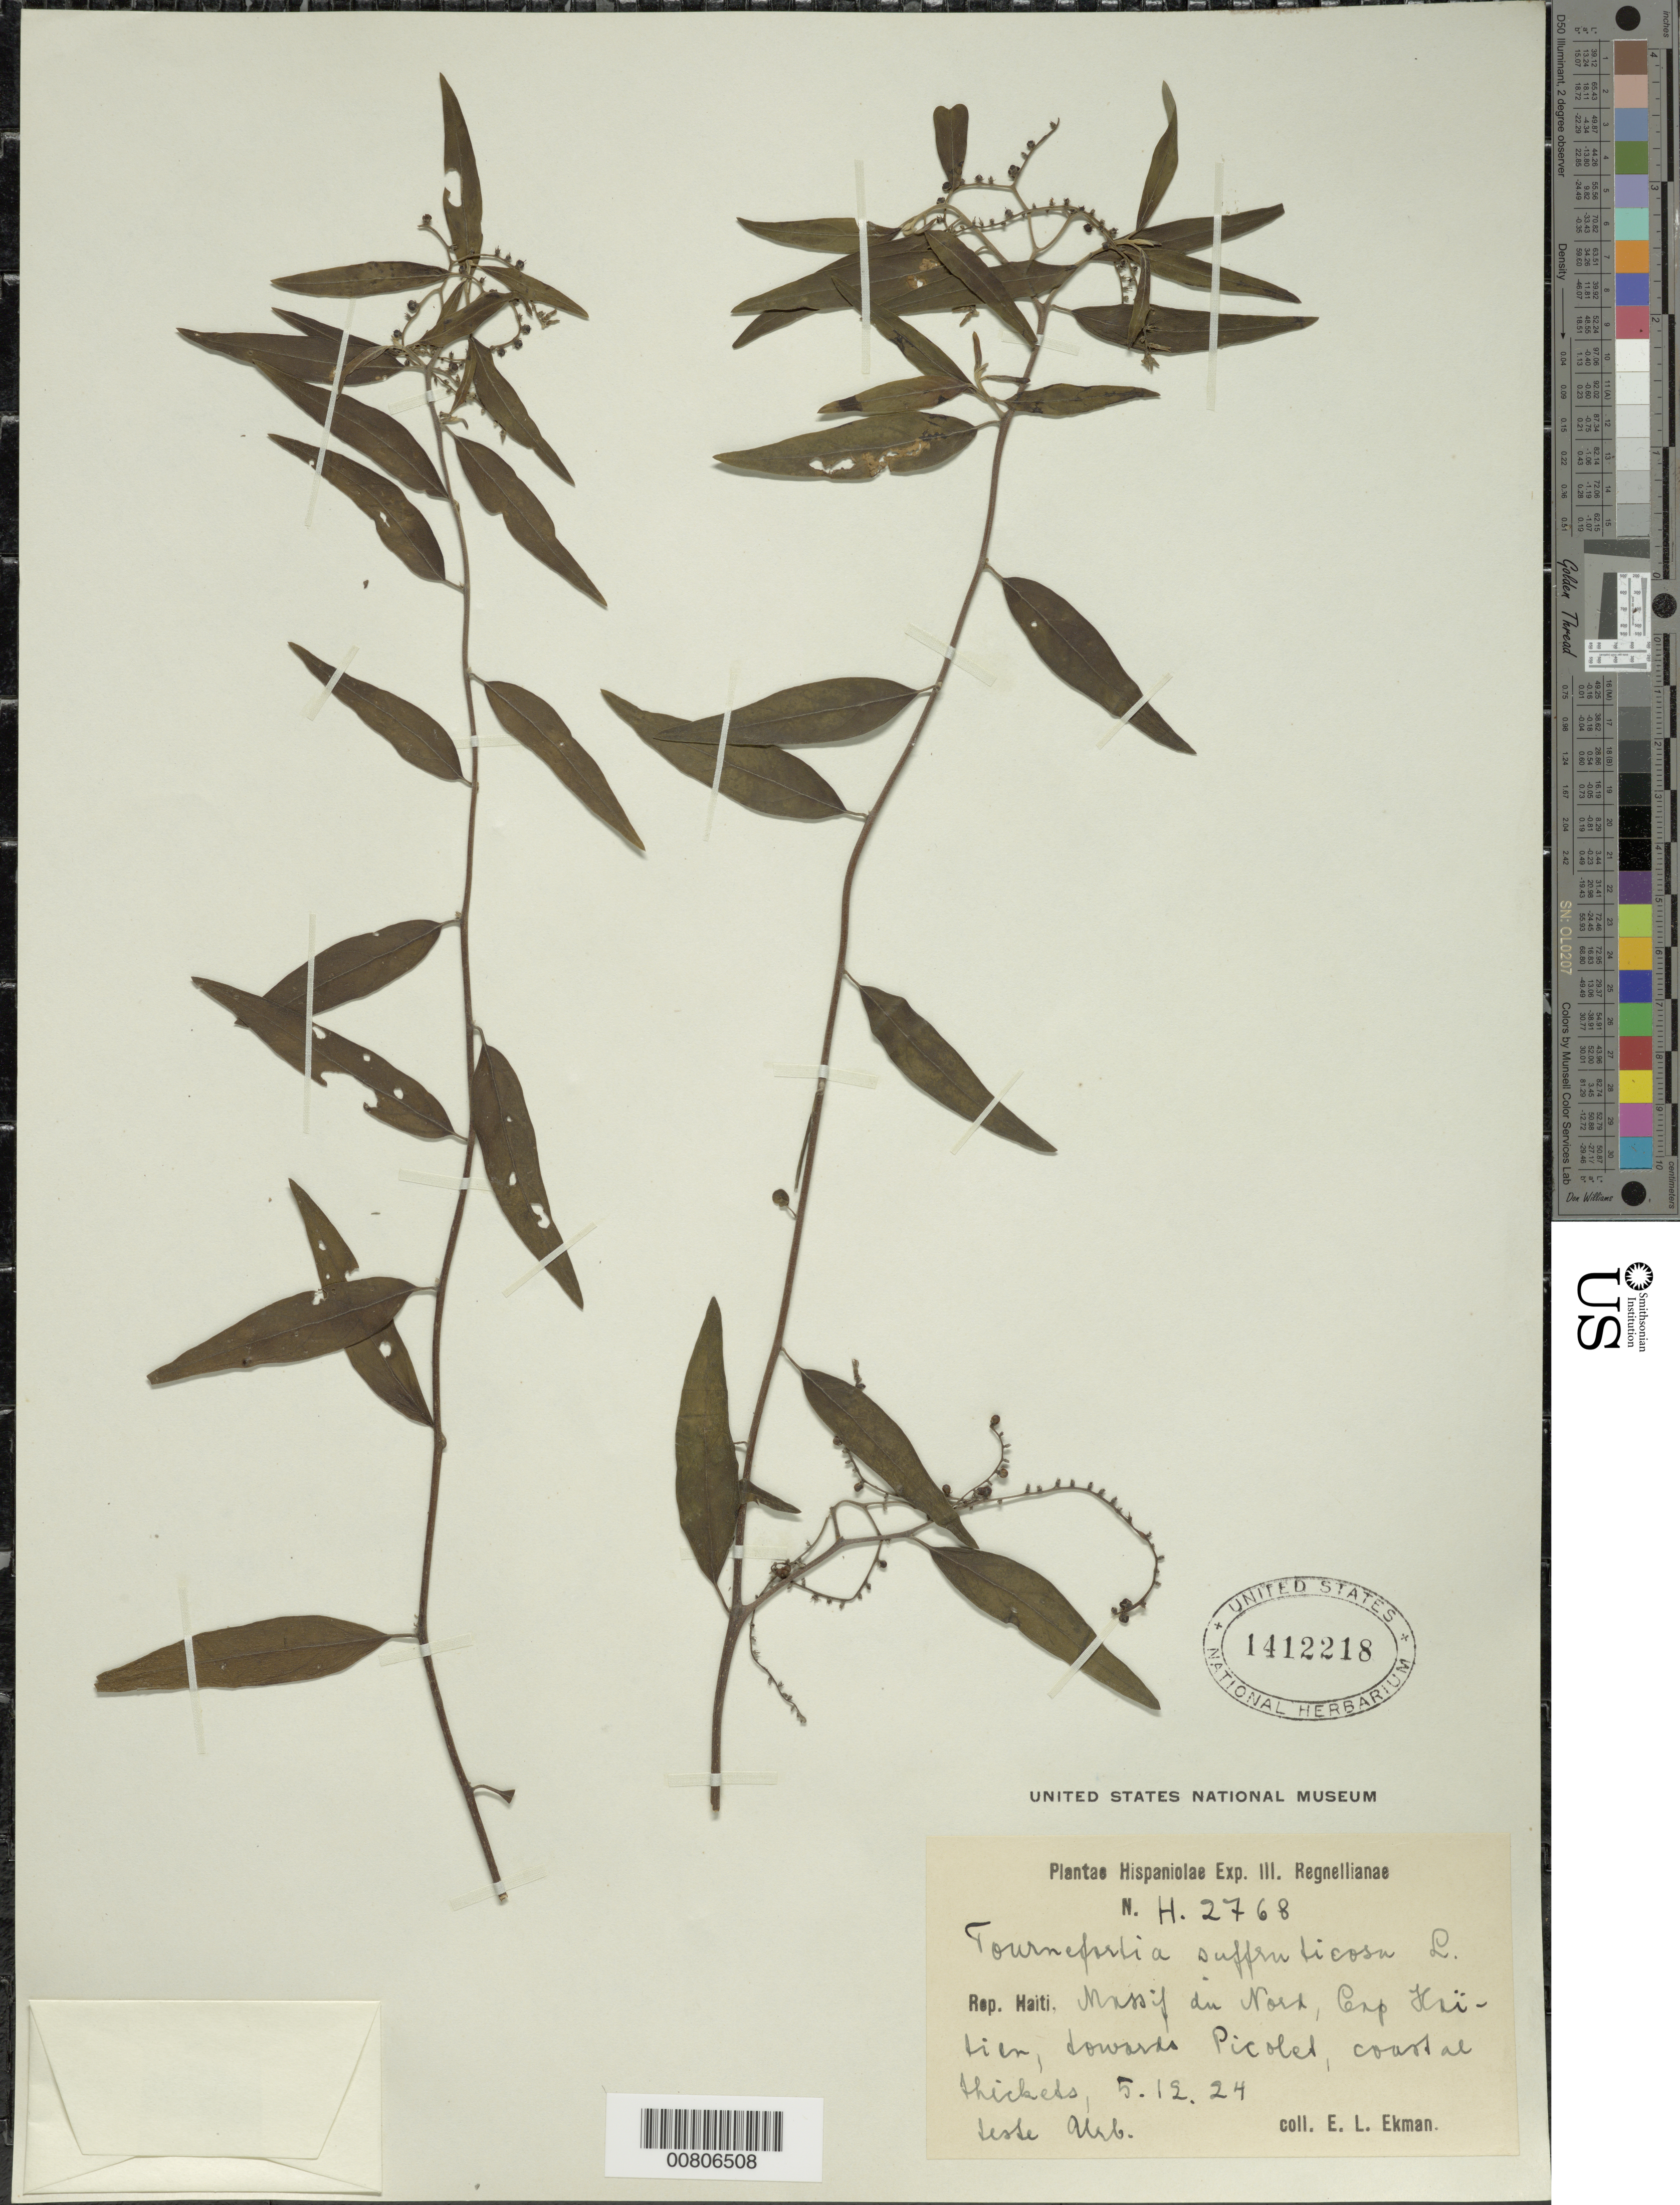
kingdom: Plantae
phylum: Tracheophyta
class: Magnoliopsida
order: Boraginales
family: Heliotropiaceae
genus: Tournefortia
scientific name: Tournefortia incana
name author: Lam.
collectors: E. L. Ekman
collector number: H 2768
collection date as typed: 05 Dec 1924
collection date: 1924-12-05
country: Haiti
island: Hispaniola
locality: Massif du Nord, Cap Haitien, towards Picolet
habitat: Costal thickets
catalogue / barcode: US 1412218